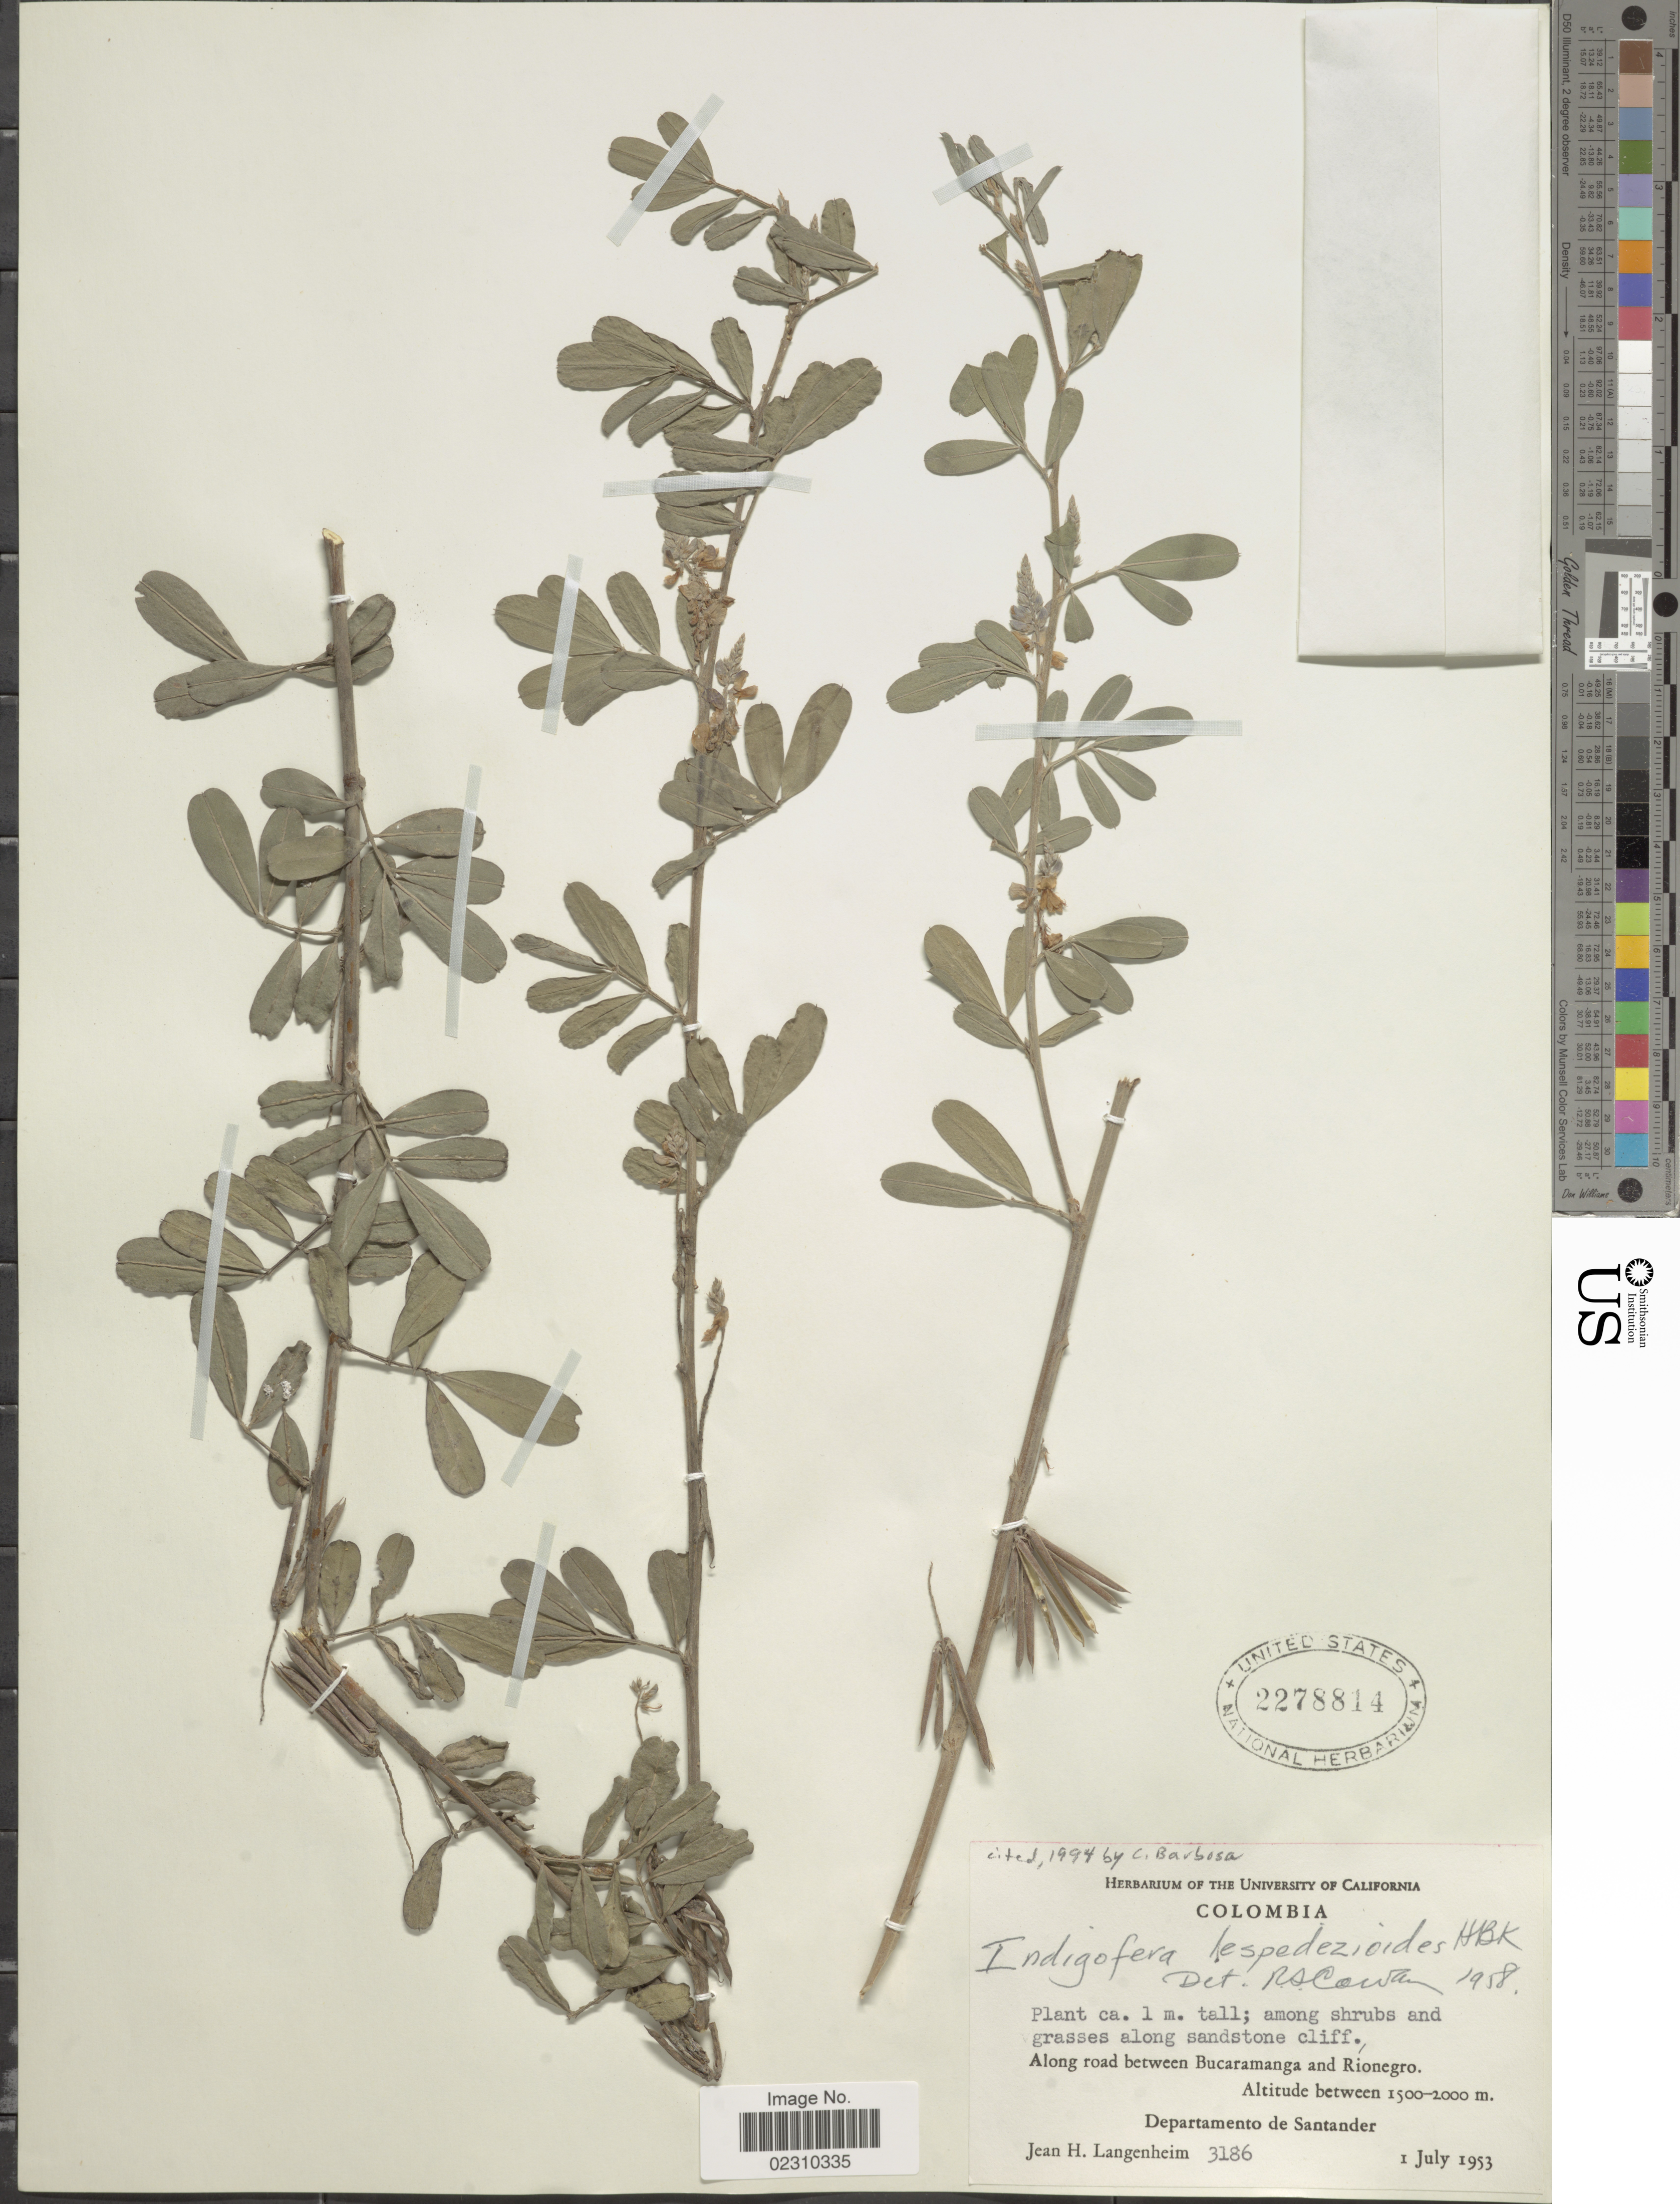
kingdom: Plantae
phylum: Tracheophyta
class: Magnoliopsida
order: Fabales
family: Fabaceae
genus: Indigofera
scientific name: Indigofera lespedezioides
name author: Kunth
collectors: J. H. Langenheim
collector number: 3186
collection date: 1953-07-01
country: Colombia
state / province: Santander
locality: Colombia, Along road between Bucaramanga and Rionegro. Departamento de Santander..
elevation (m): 1500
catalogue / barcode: US 12278814